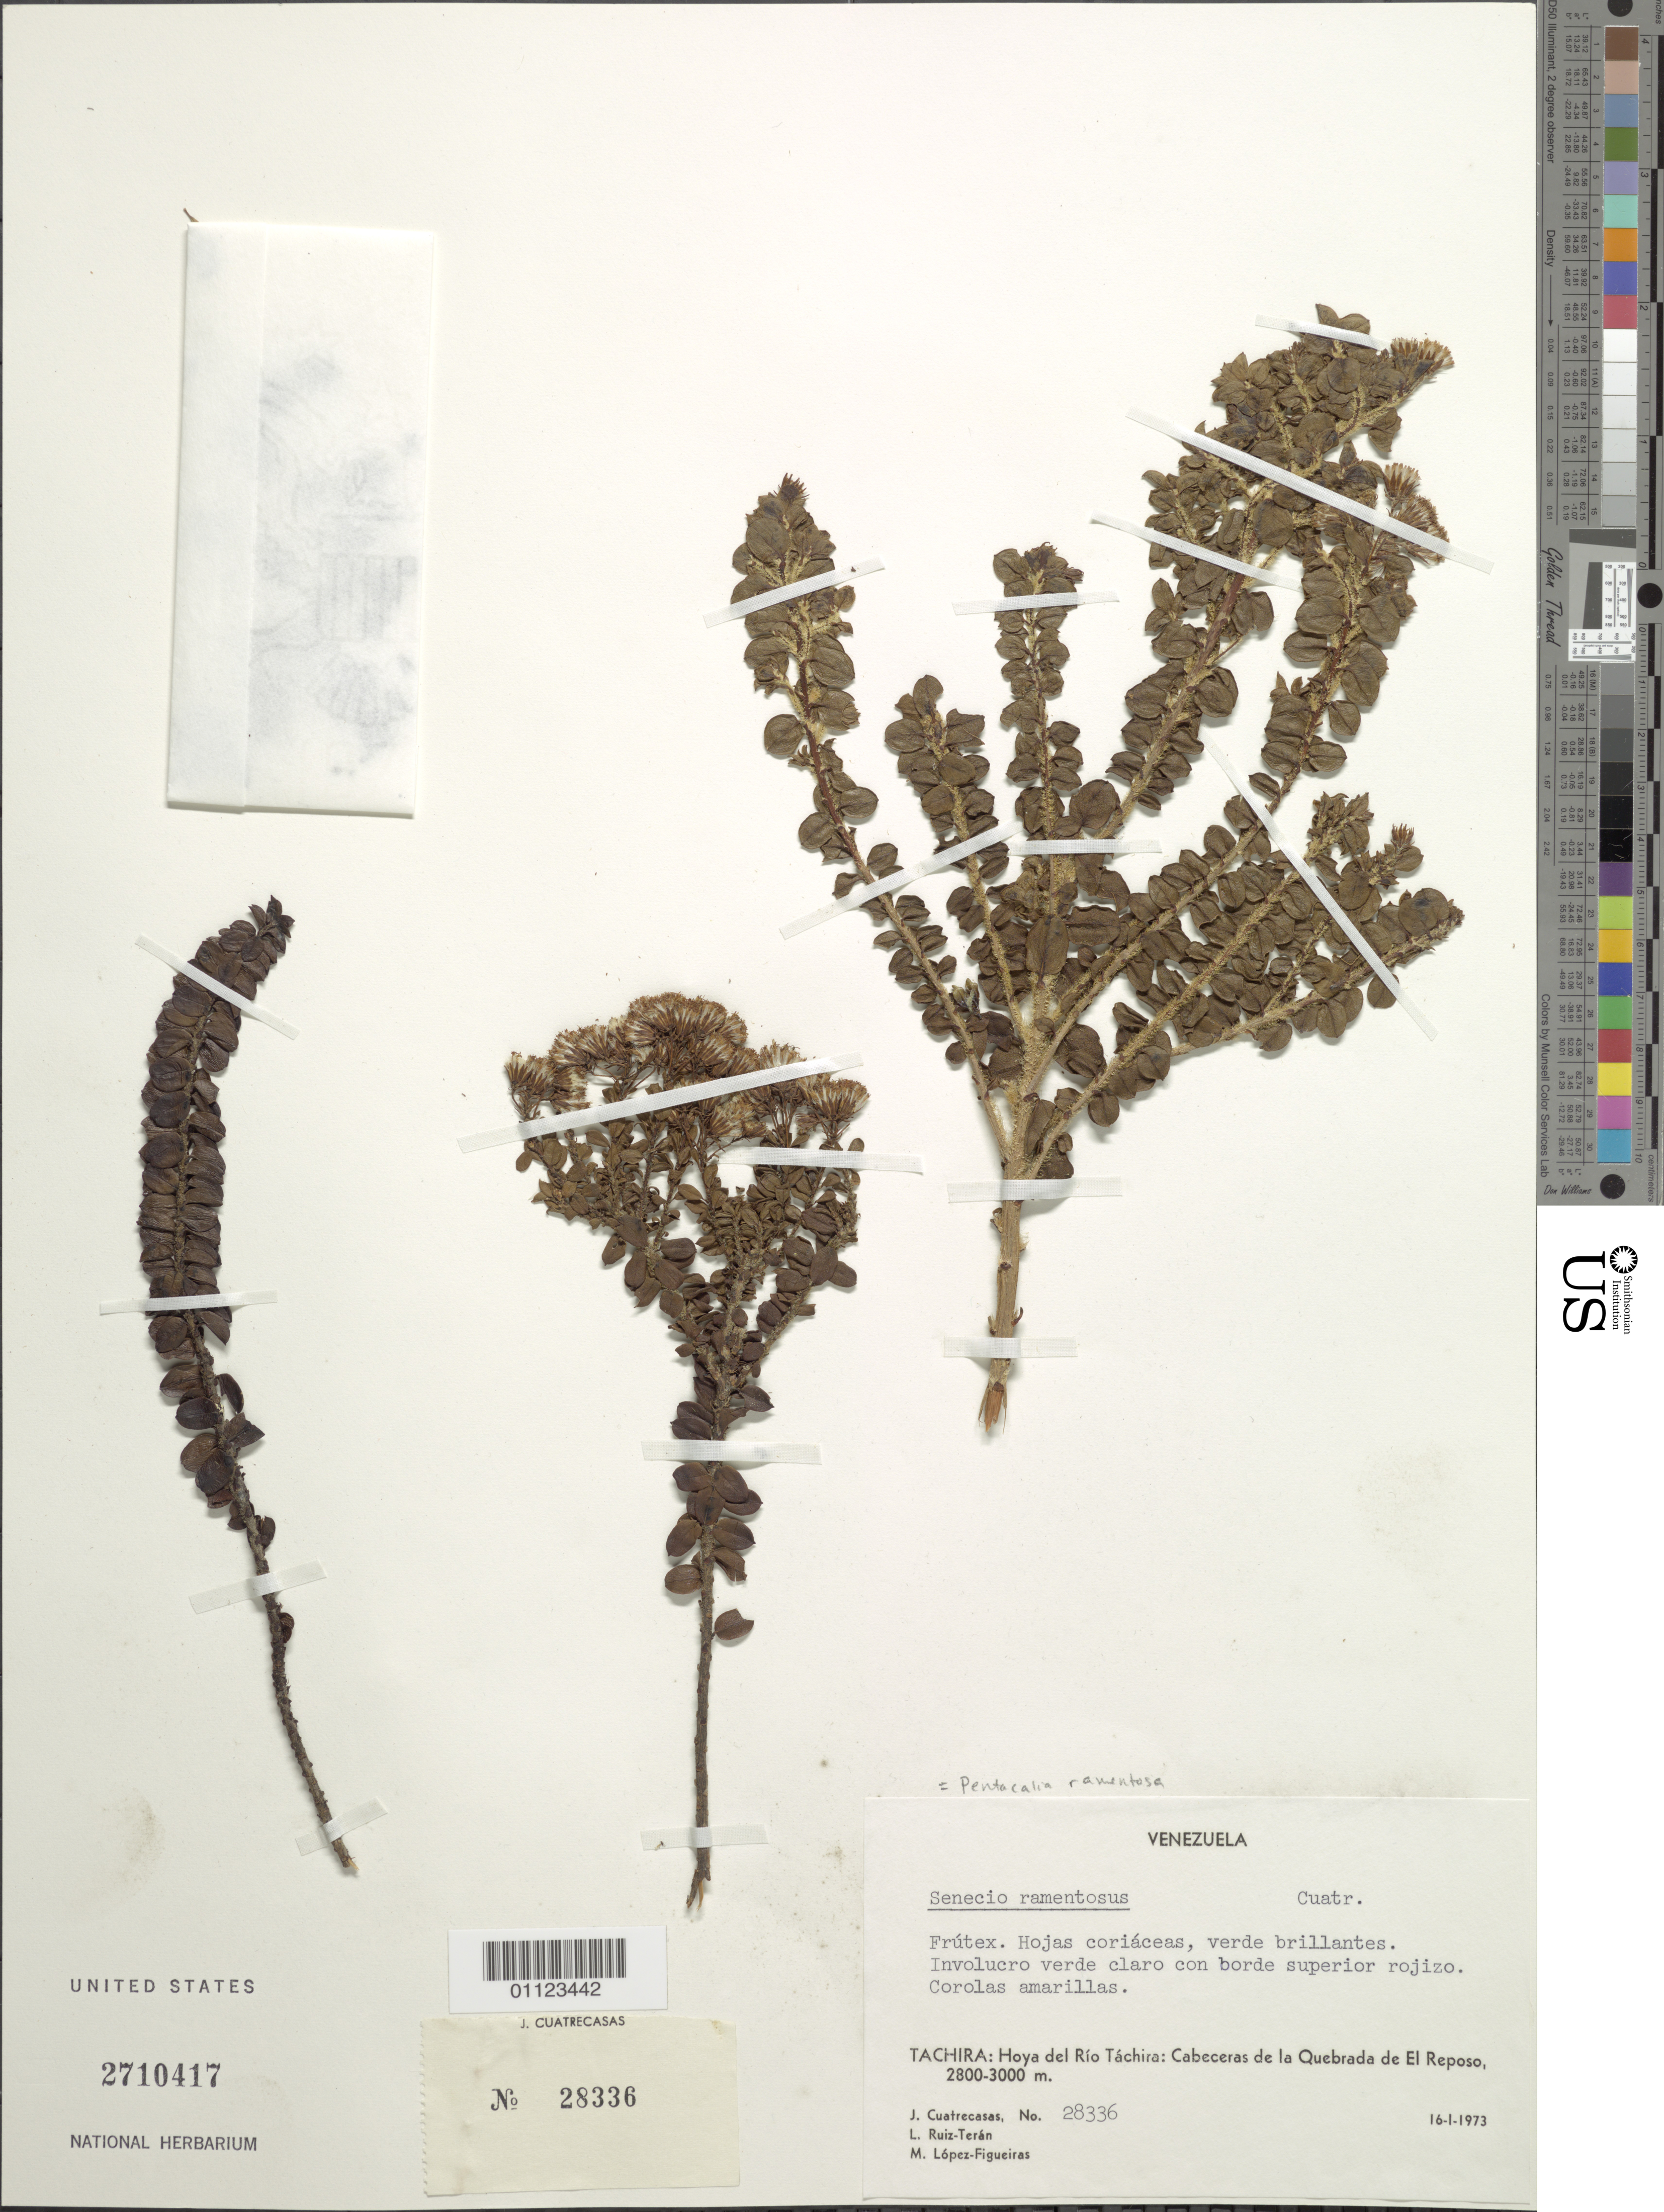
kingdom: Plantae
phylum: Tracheophyta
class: Magnoliopsida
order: Asterales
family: Asteraceae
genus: Pentacalia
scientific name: Pentacalia ramentosa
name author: (Cuatrec.) Cuatrec.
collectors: J. Cuatrecasas, L. E. Ruíz-Terán & M. López Figueiras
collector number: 28336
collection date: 1973-01-16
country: Venezuela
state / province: Tachira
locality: Tachira: Hoya del Río Táchira: Cabeceras de la Quebrada de El Reposo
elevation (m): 2800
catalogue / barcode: US 2710417